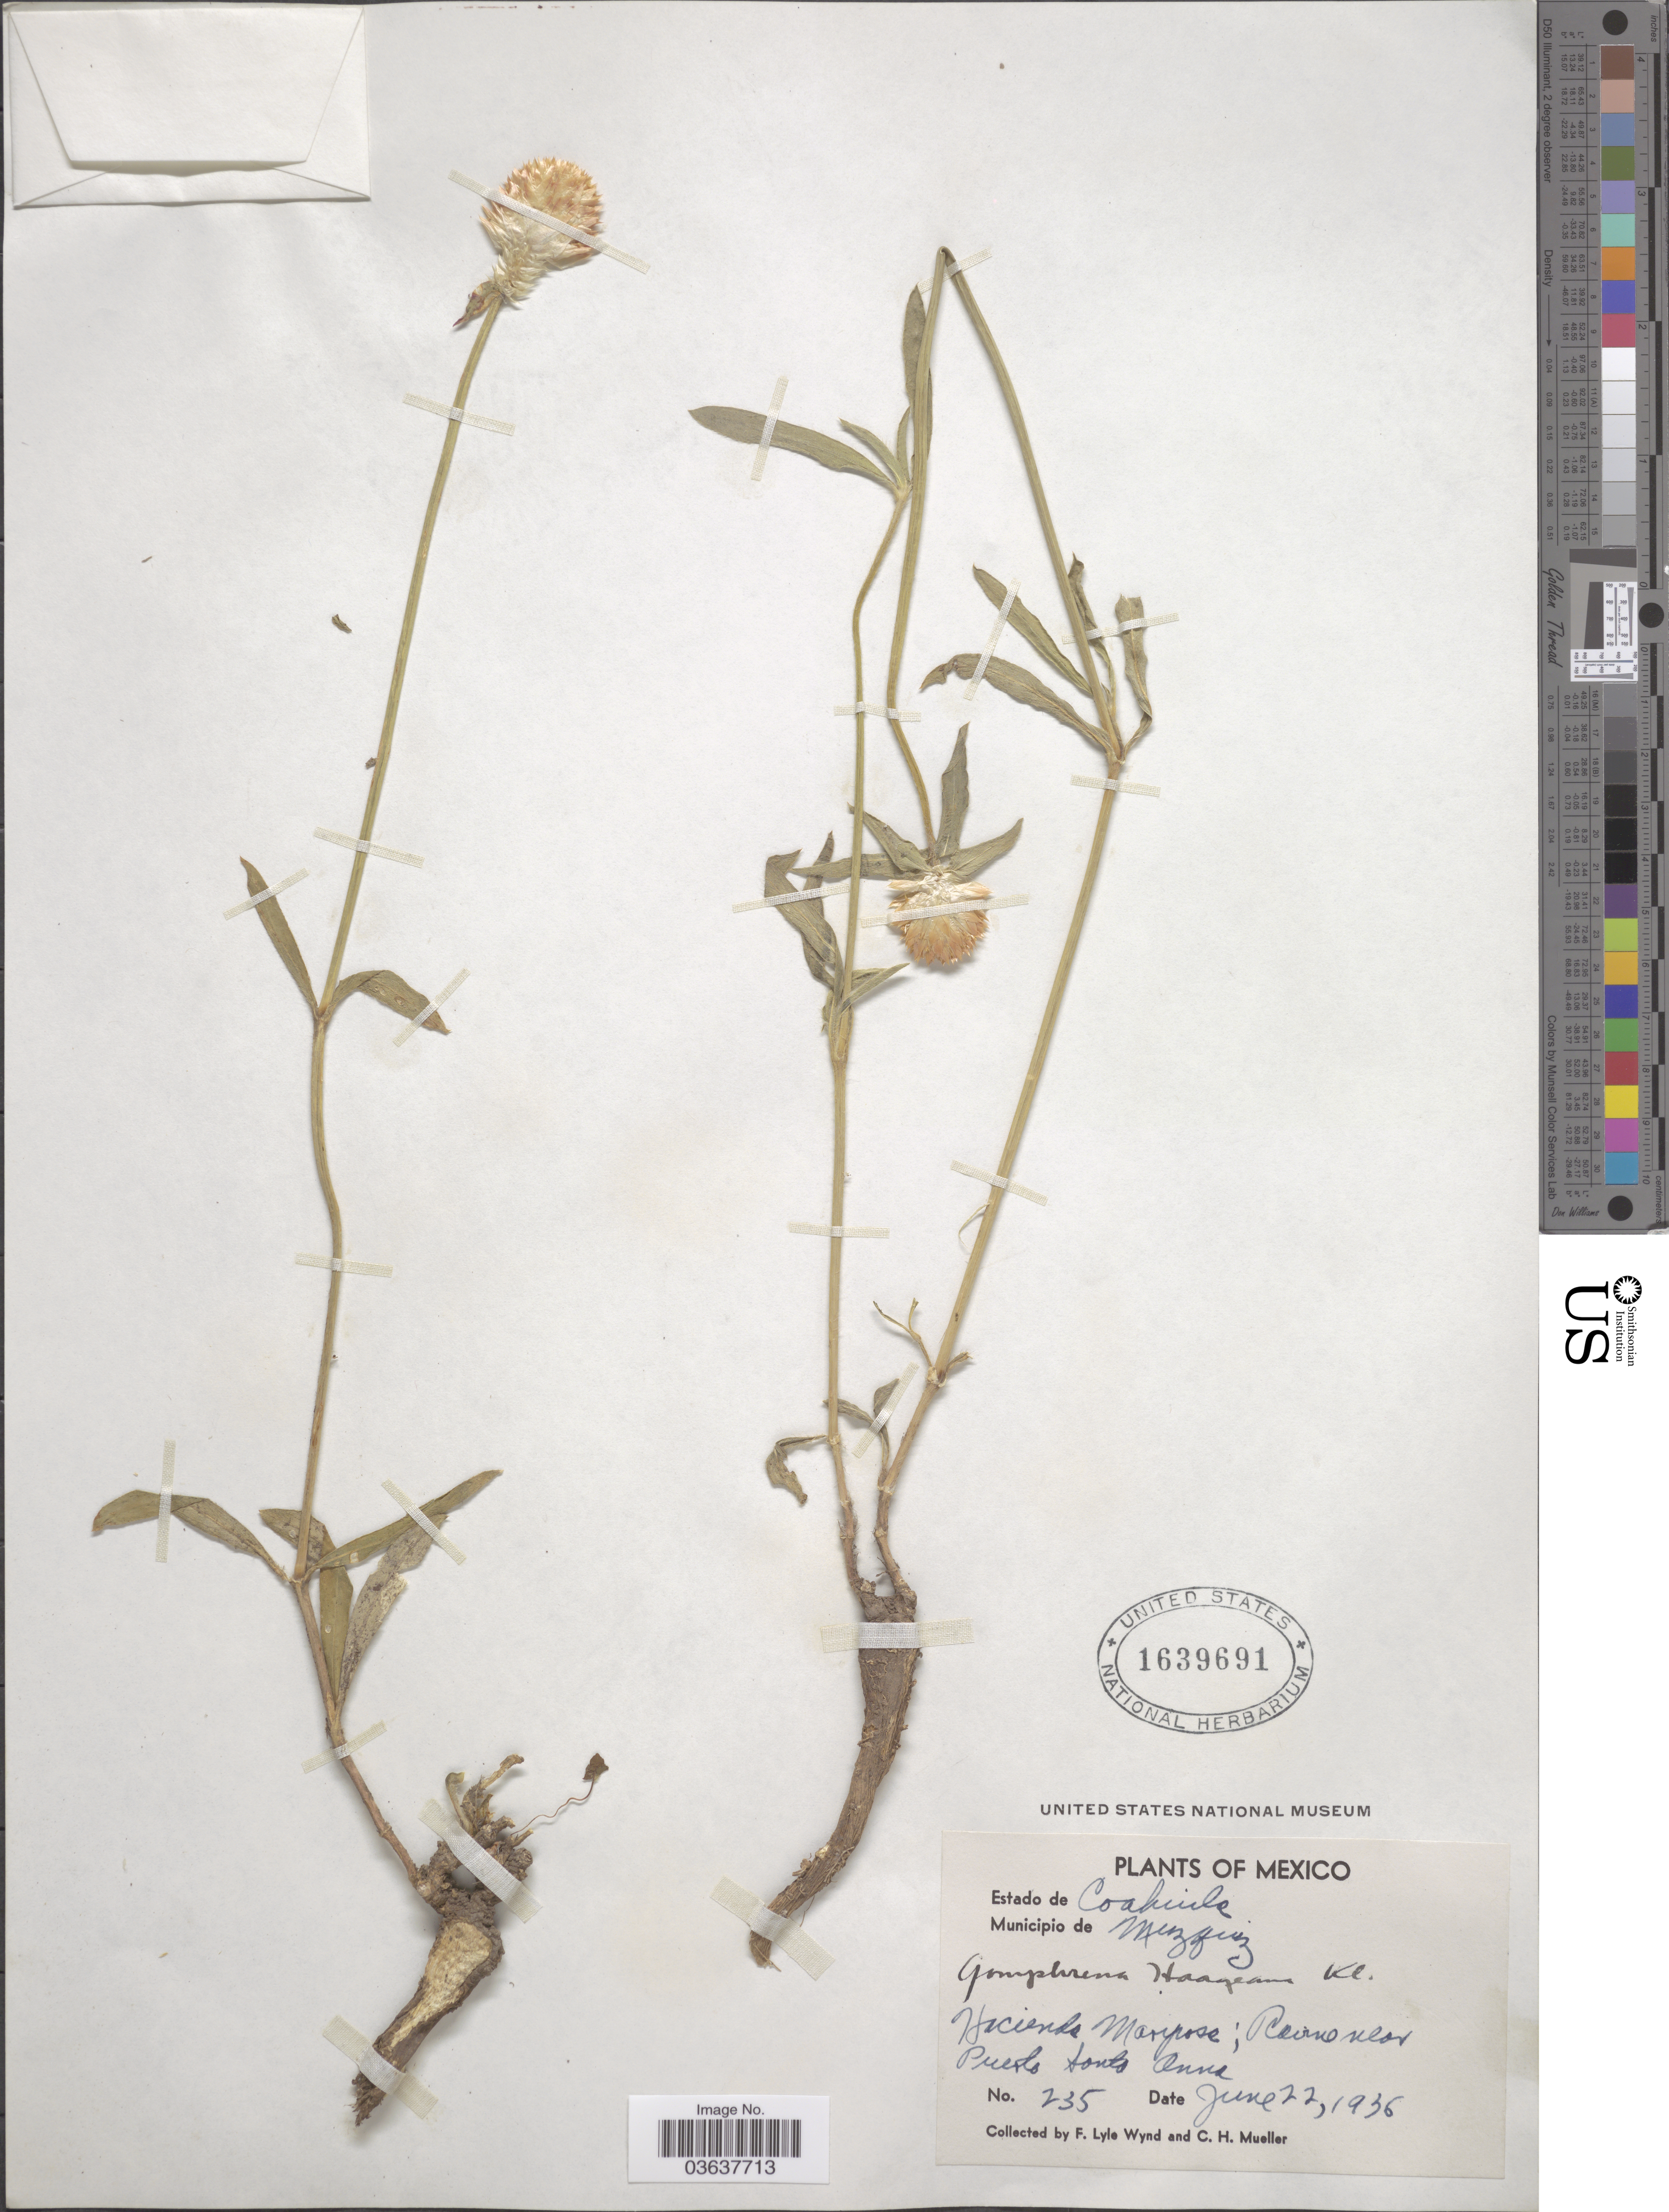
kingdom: Plantae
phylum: Tracheophyta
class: Magnoliopsida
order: Caryophyllales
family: Amaranthaceae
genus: Gomphrena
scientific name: Gomphrena haageana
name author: Klotzsch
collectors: F. L. Wynd & C. H. Mueller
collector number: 235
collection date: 1936-06-22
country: Mexico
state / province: Coahuila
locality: Municipio de Muzquiz. Hacienda Mariposa; Ravine near Puerto Santa Anna.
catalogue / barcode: US 1639691